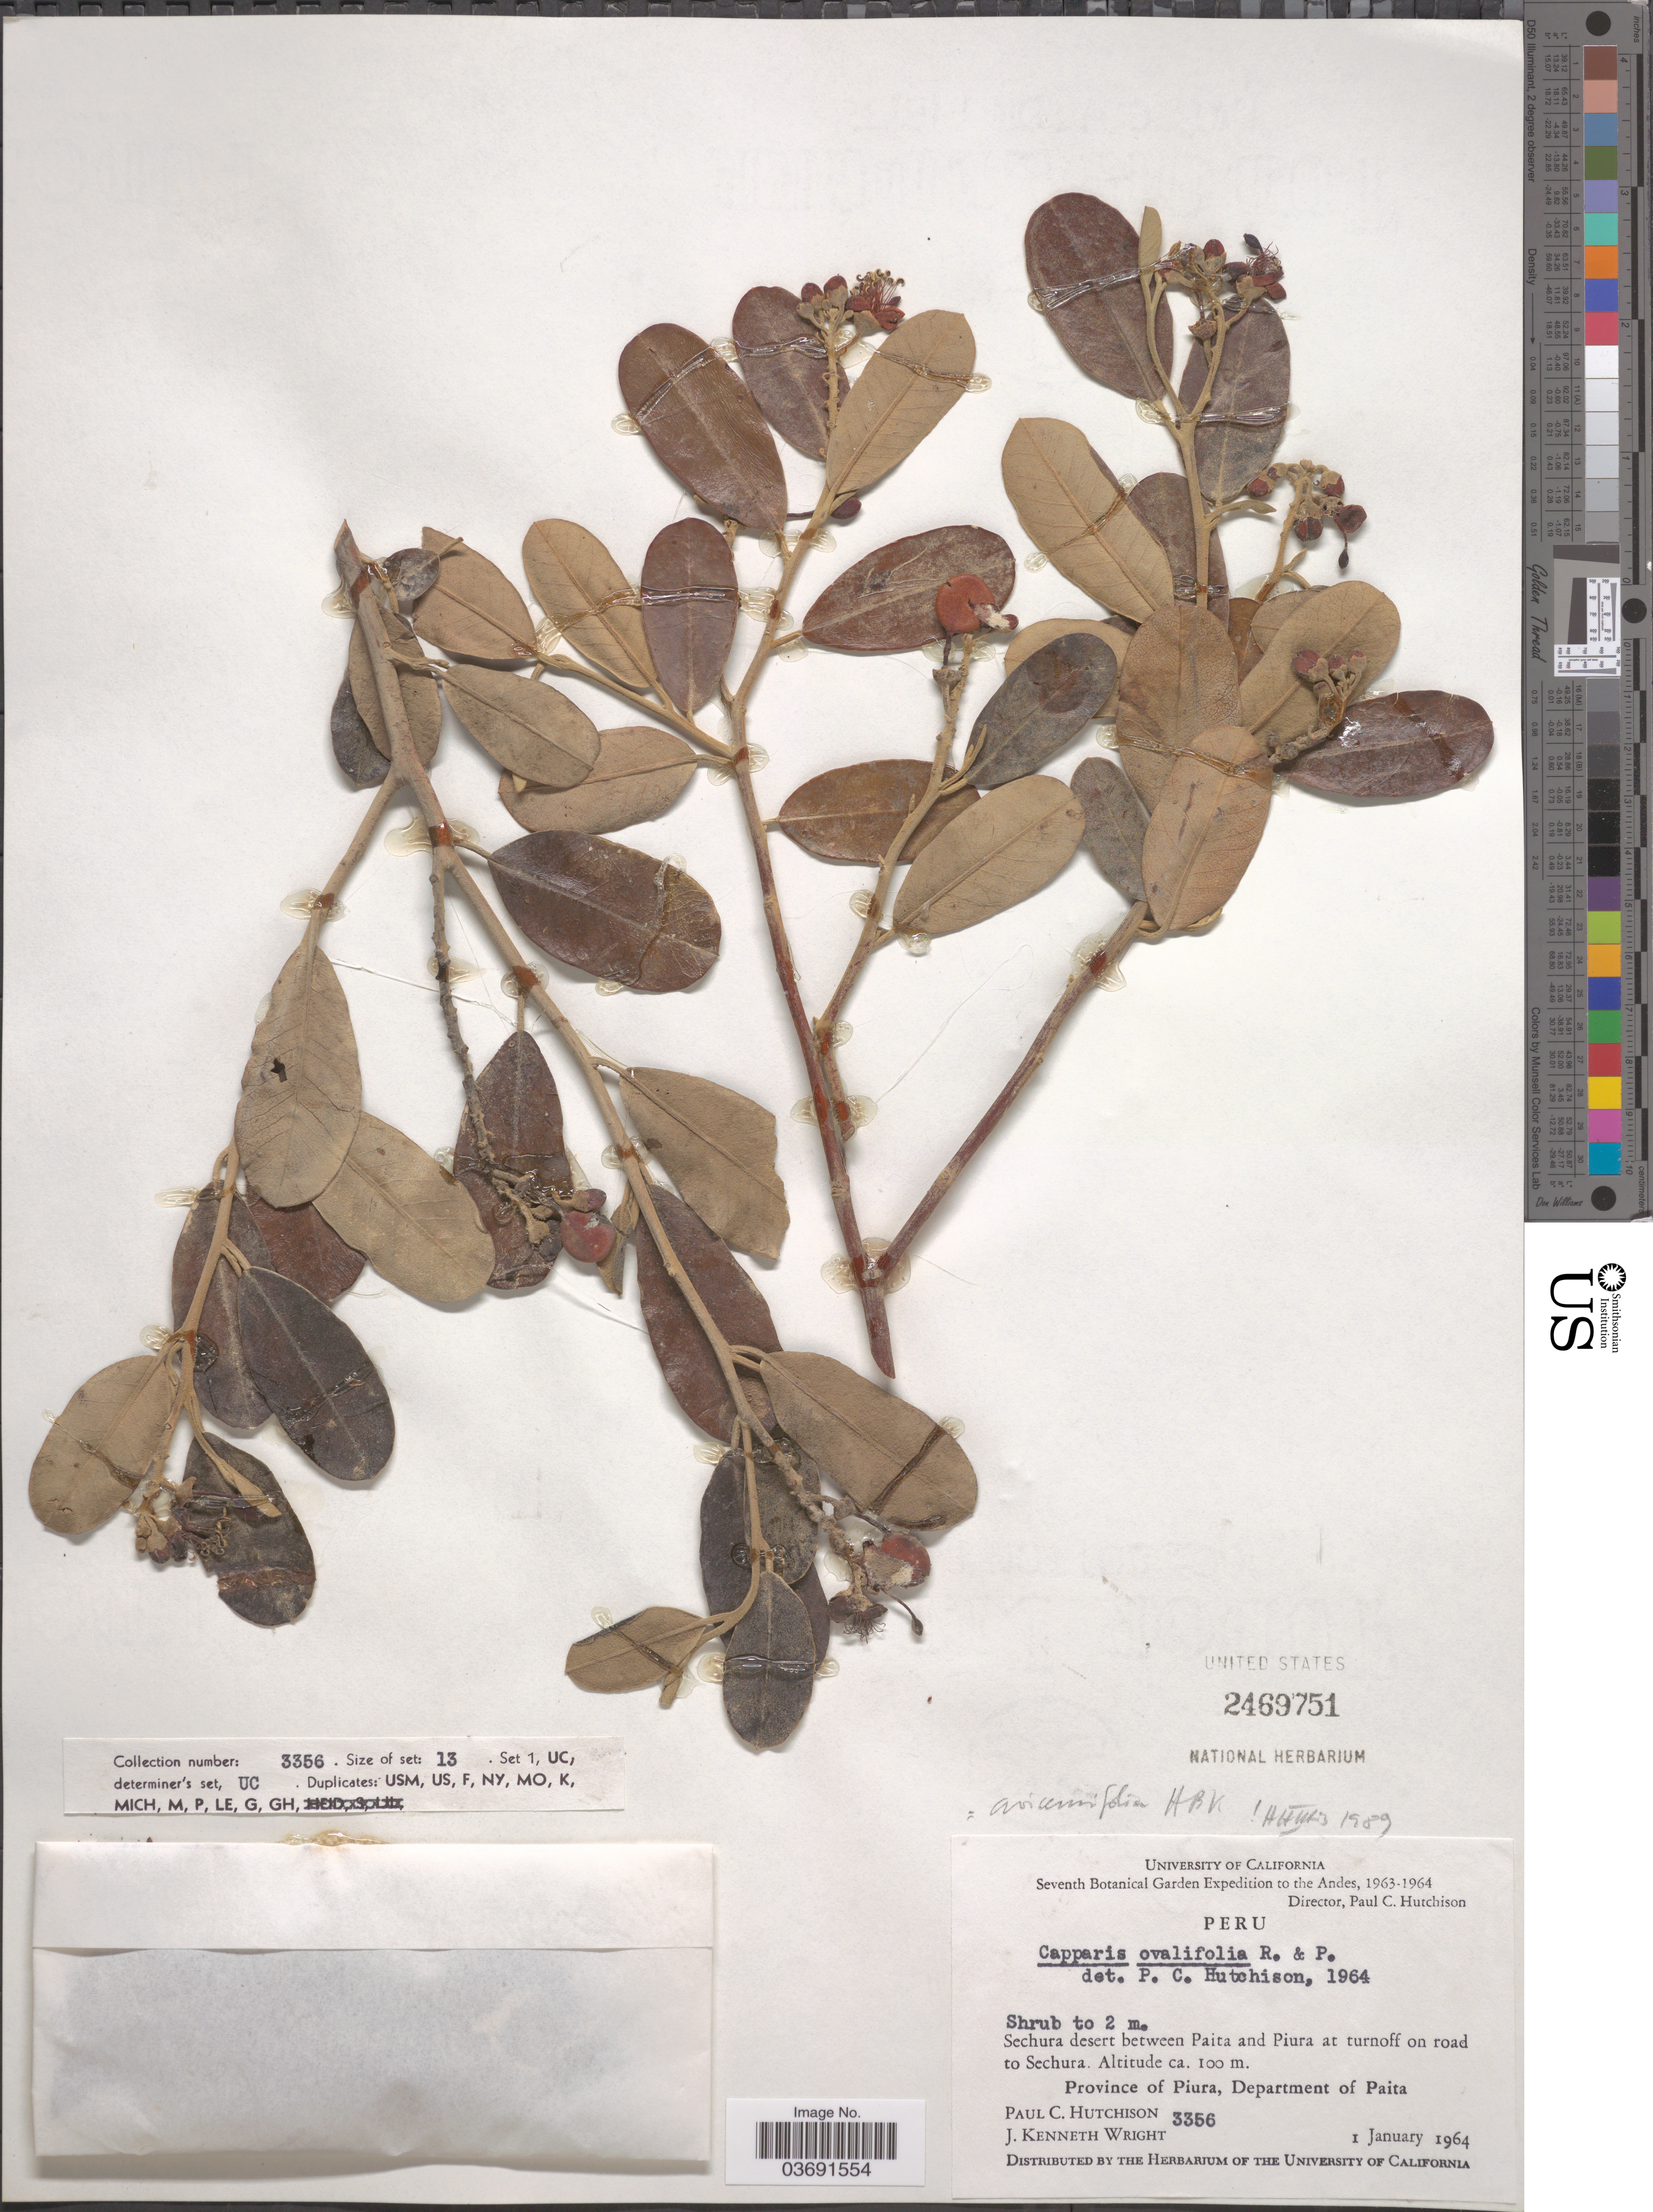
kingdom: Plantae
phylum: Tracheophyta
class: Magnoliopsida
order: Brassicales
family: Capparaceae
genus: Beautempsia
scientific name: Beautempsia avicenniifolia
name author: (Kunth) Gaudich.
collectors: P. C. Hutchison & J. K. Wright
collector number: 3356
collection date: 1964-01-01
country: Peru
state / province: Piura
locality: Sechura desert between Paita and Piura at turnoff on road to Sechura. Department of Paita.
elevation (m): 100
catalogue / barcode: US 2469751